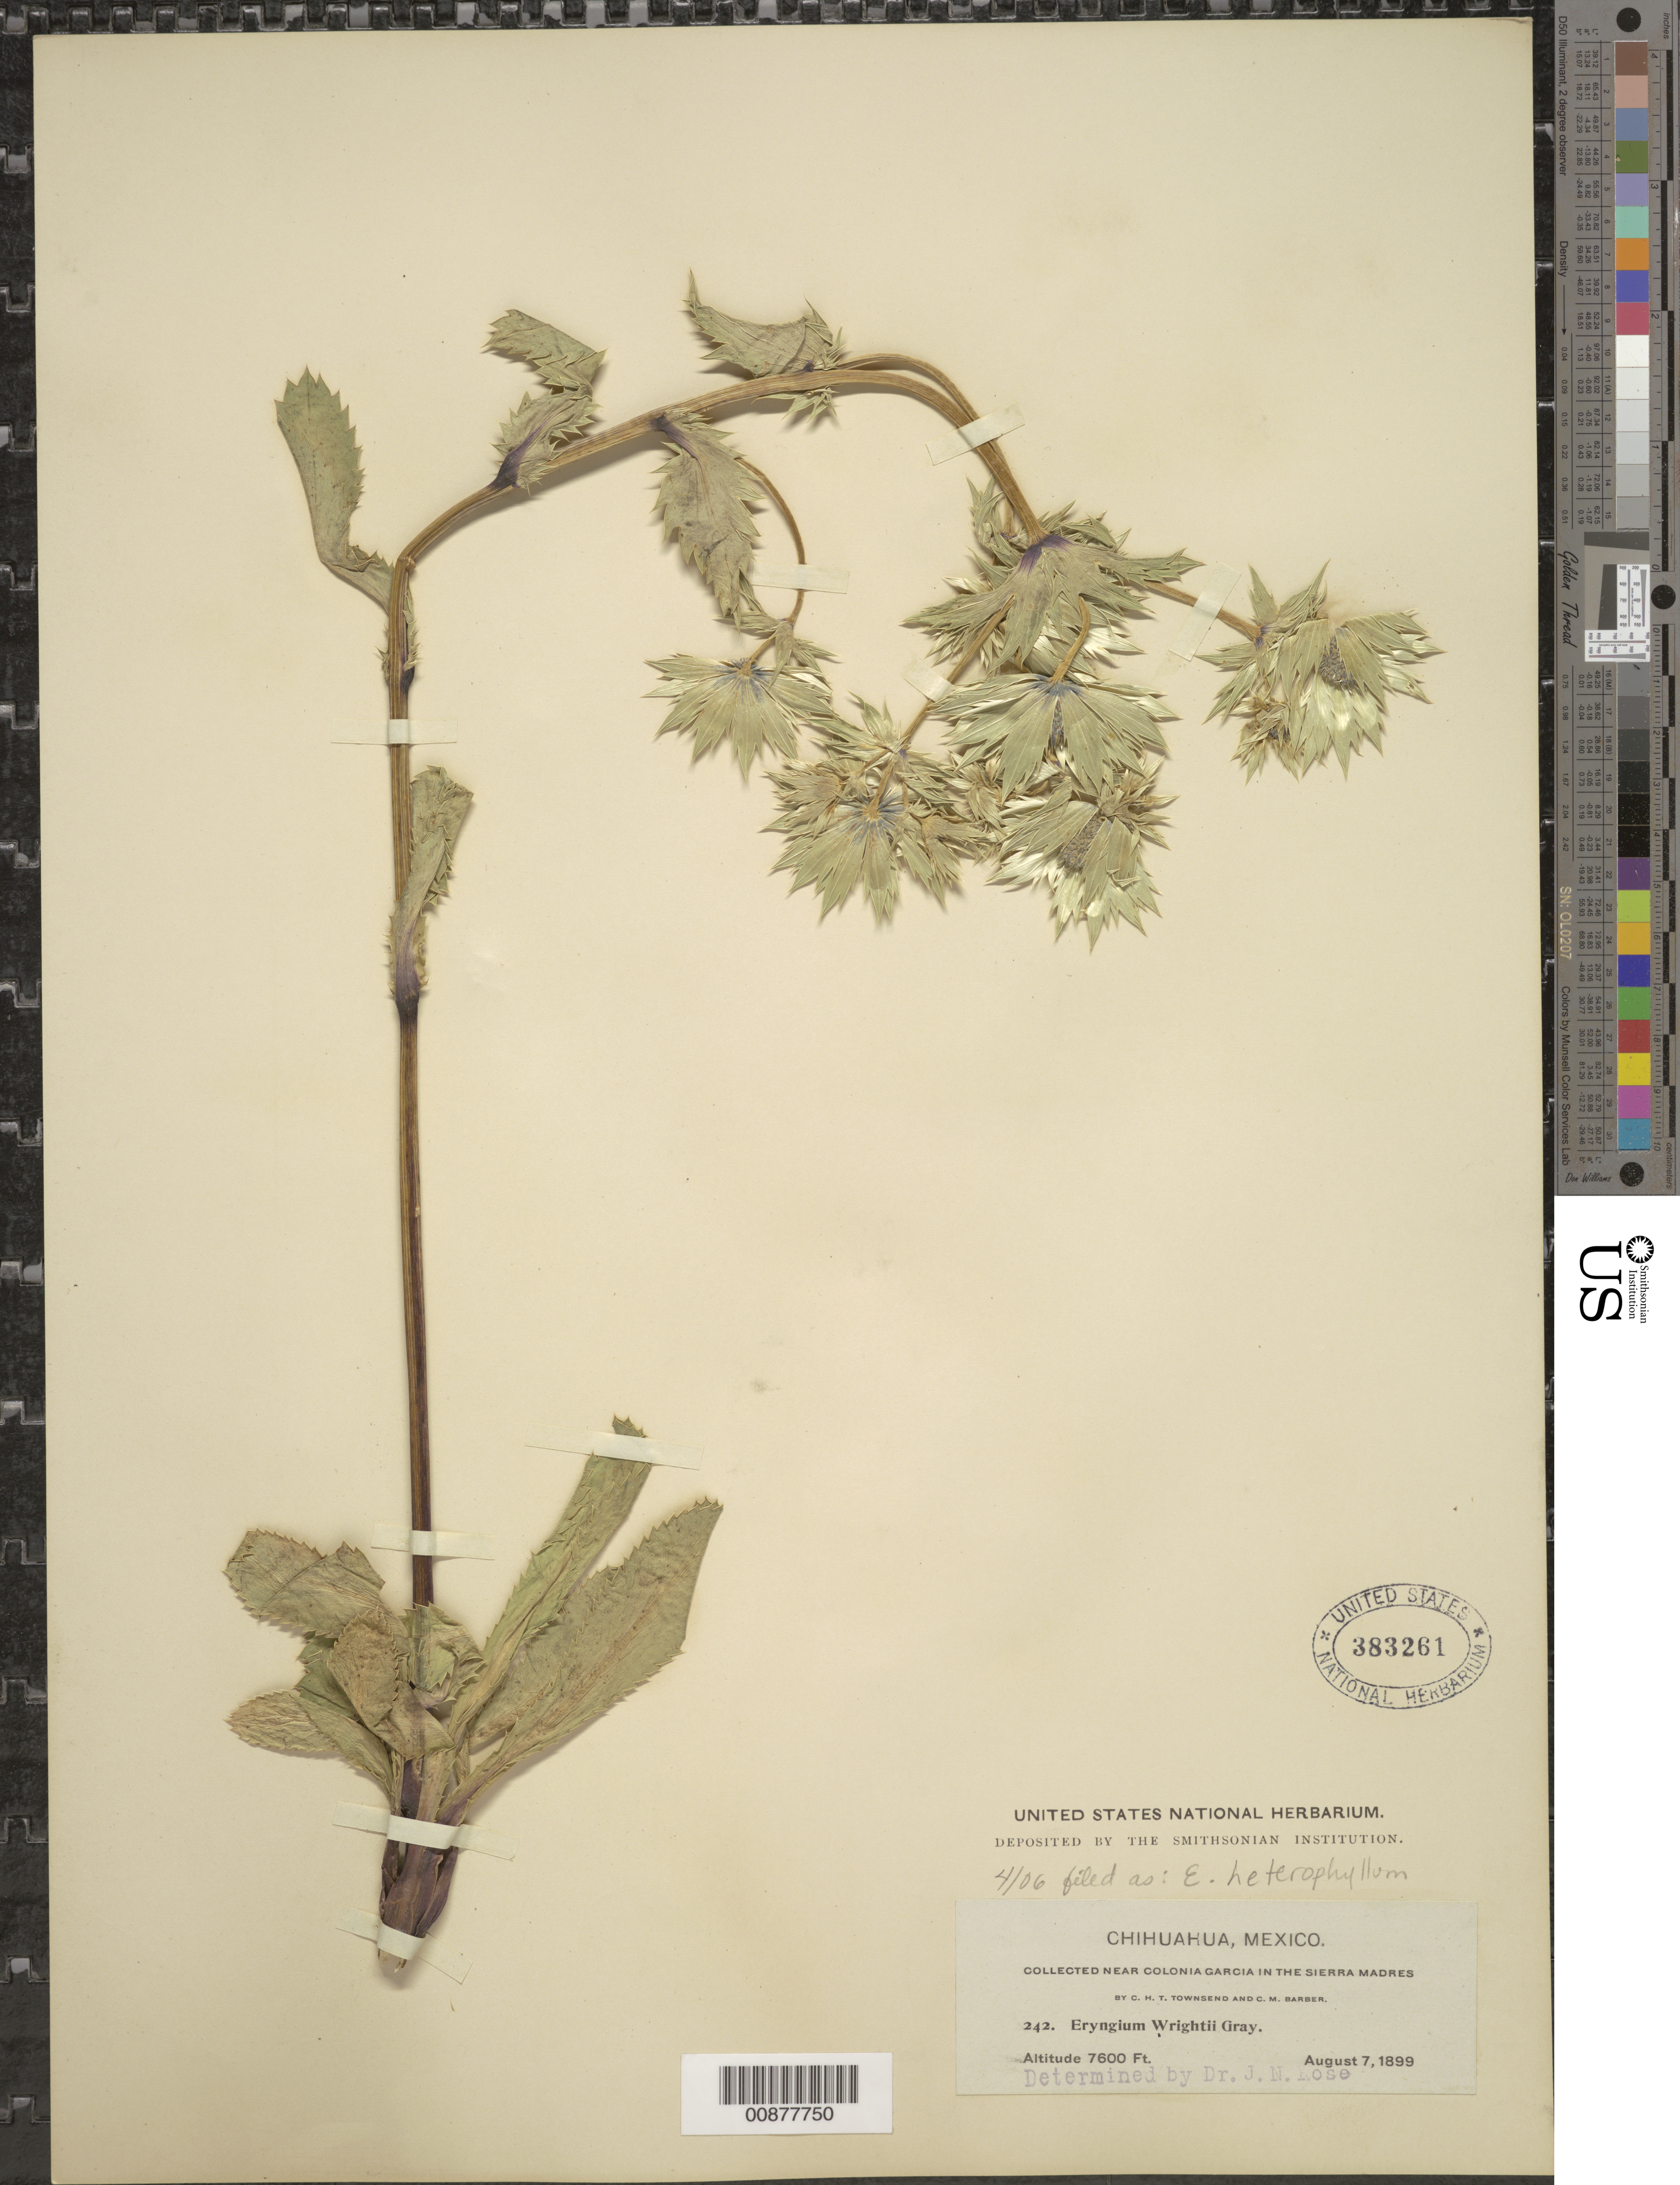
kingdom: Plantae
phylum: Tracheophyta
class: Magnoliopsida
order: Apiales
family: Apiaceae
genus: Eryngium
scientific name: Eryngium heterophyllum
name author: Engelm.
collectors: C. H. T. Townsend & C. Barber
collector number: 242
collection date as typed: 07 Aug 1899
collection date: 1899-08-07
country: Mexico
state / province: Chihuahua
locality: Near Colonia García in the Sierra Madre, Chihuahua.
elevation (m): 2316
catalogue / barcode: US 383261